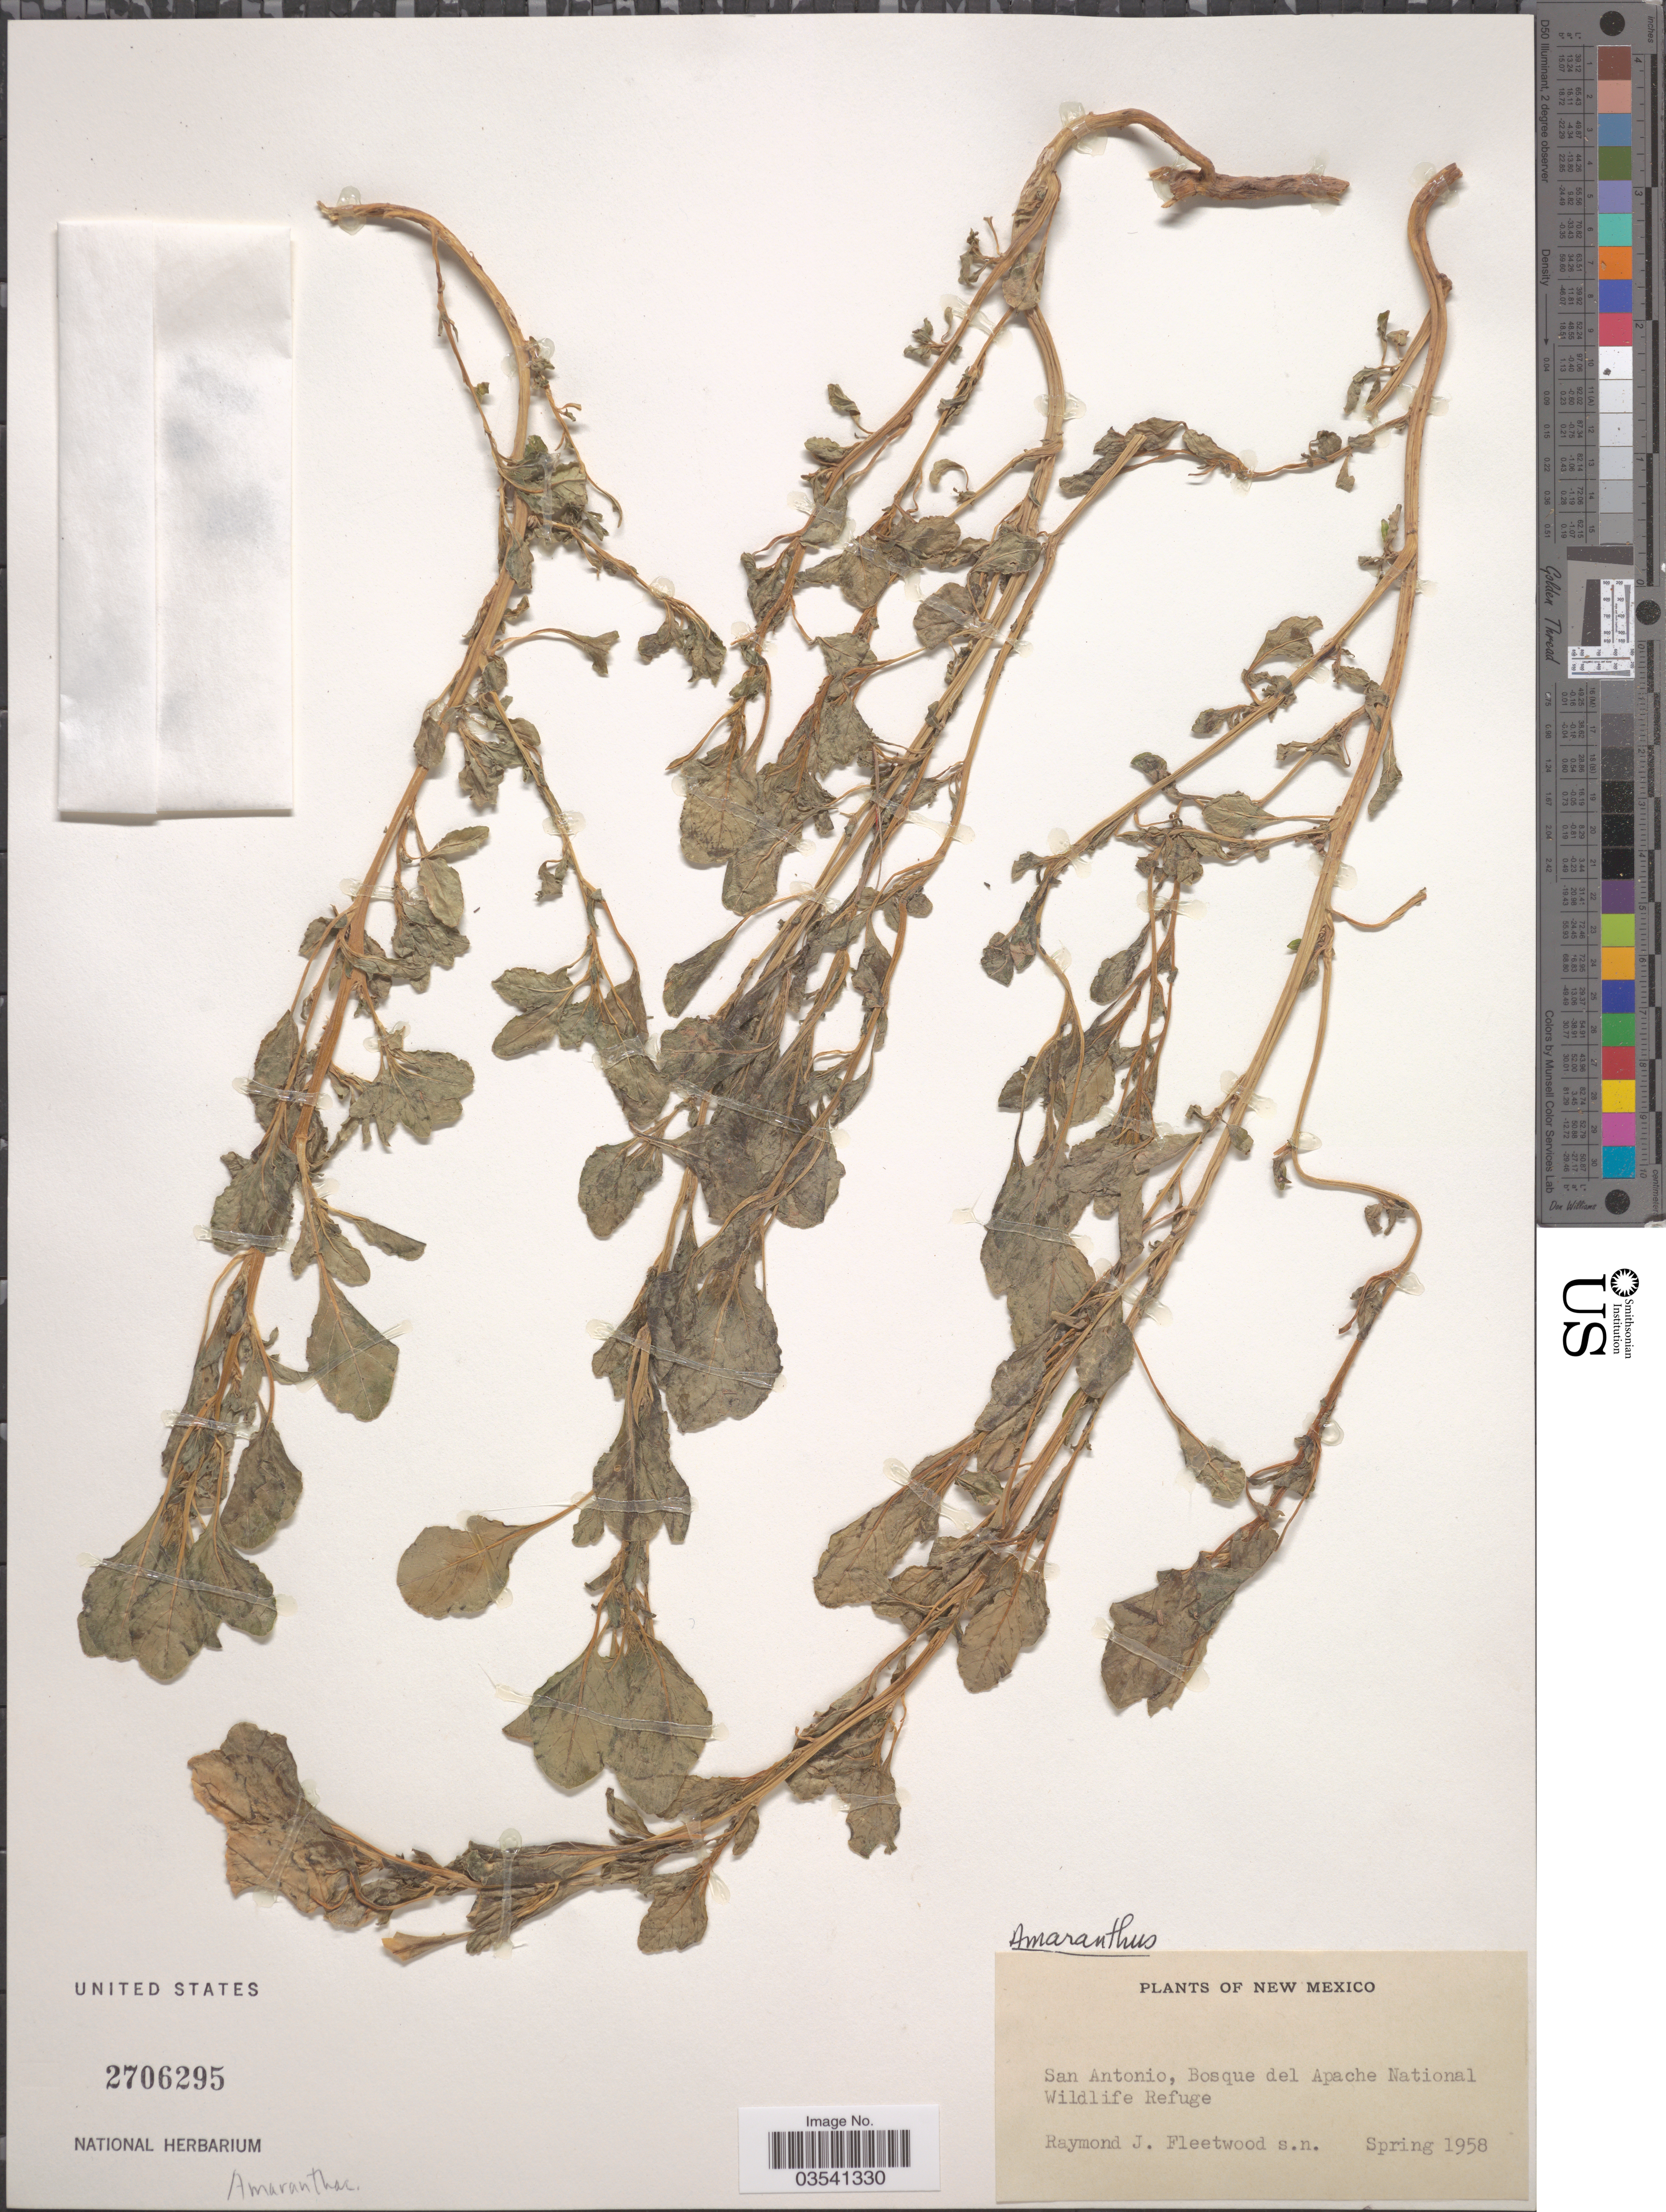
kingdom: Plantae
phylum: Tracheophyta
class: Magnoliopsida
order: Caryophyllales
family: Amaranthaceae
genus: Amaranthus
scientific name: Amaranthus sp.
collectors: R. J. Fleetwood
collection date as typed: Spring 1958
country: United States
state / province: New Mexico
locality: San Antonio, Bosque del Apache National Wildlife Refuge.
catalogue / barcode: US 2706295